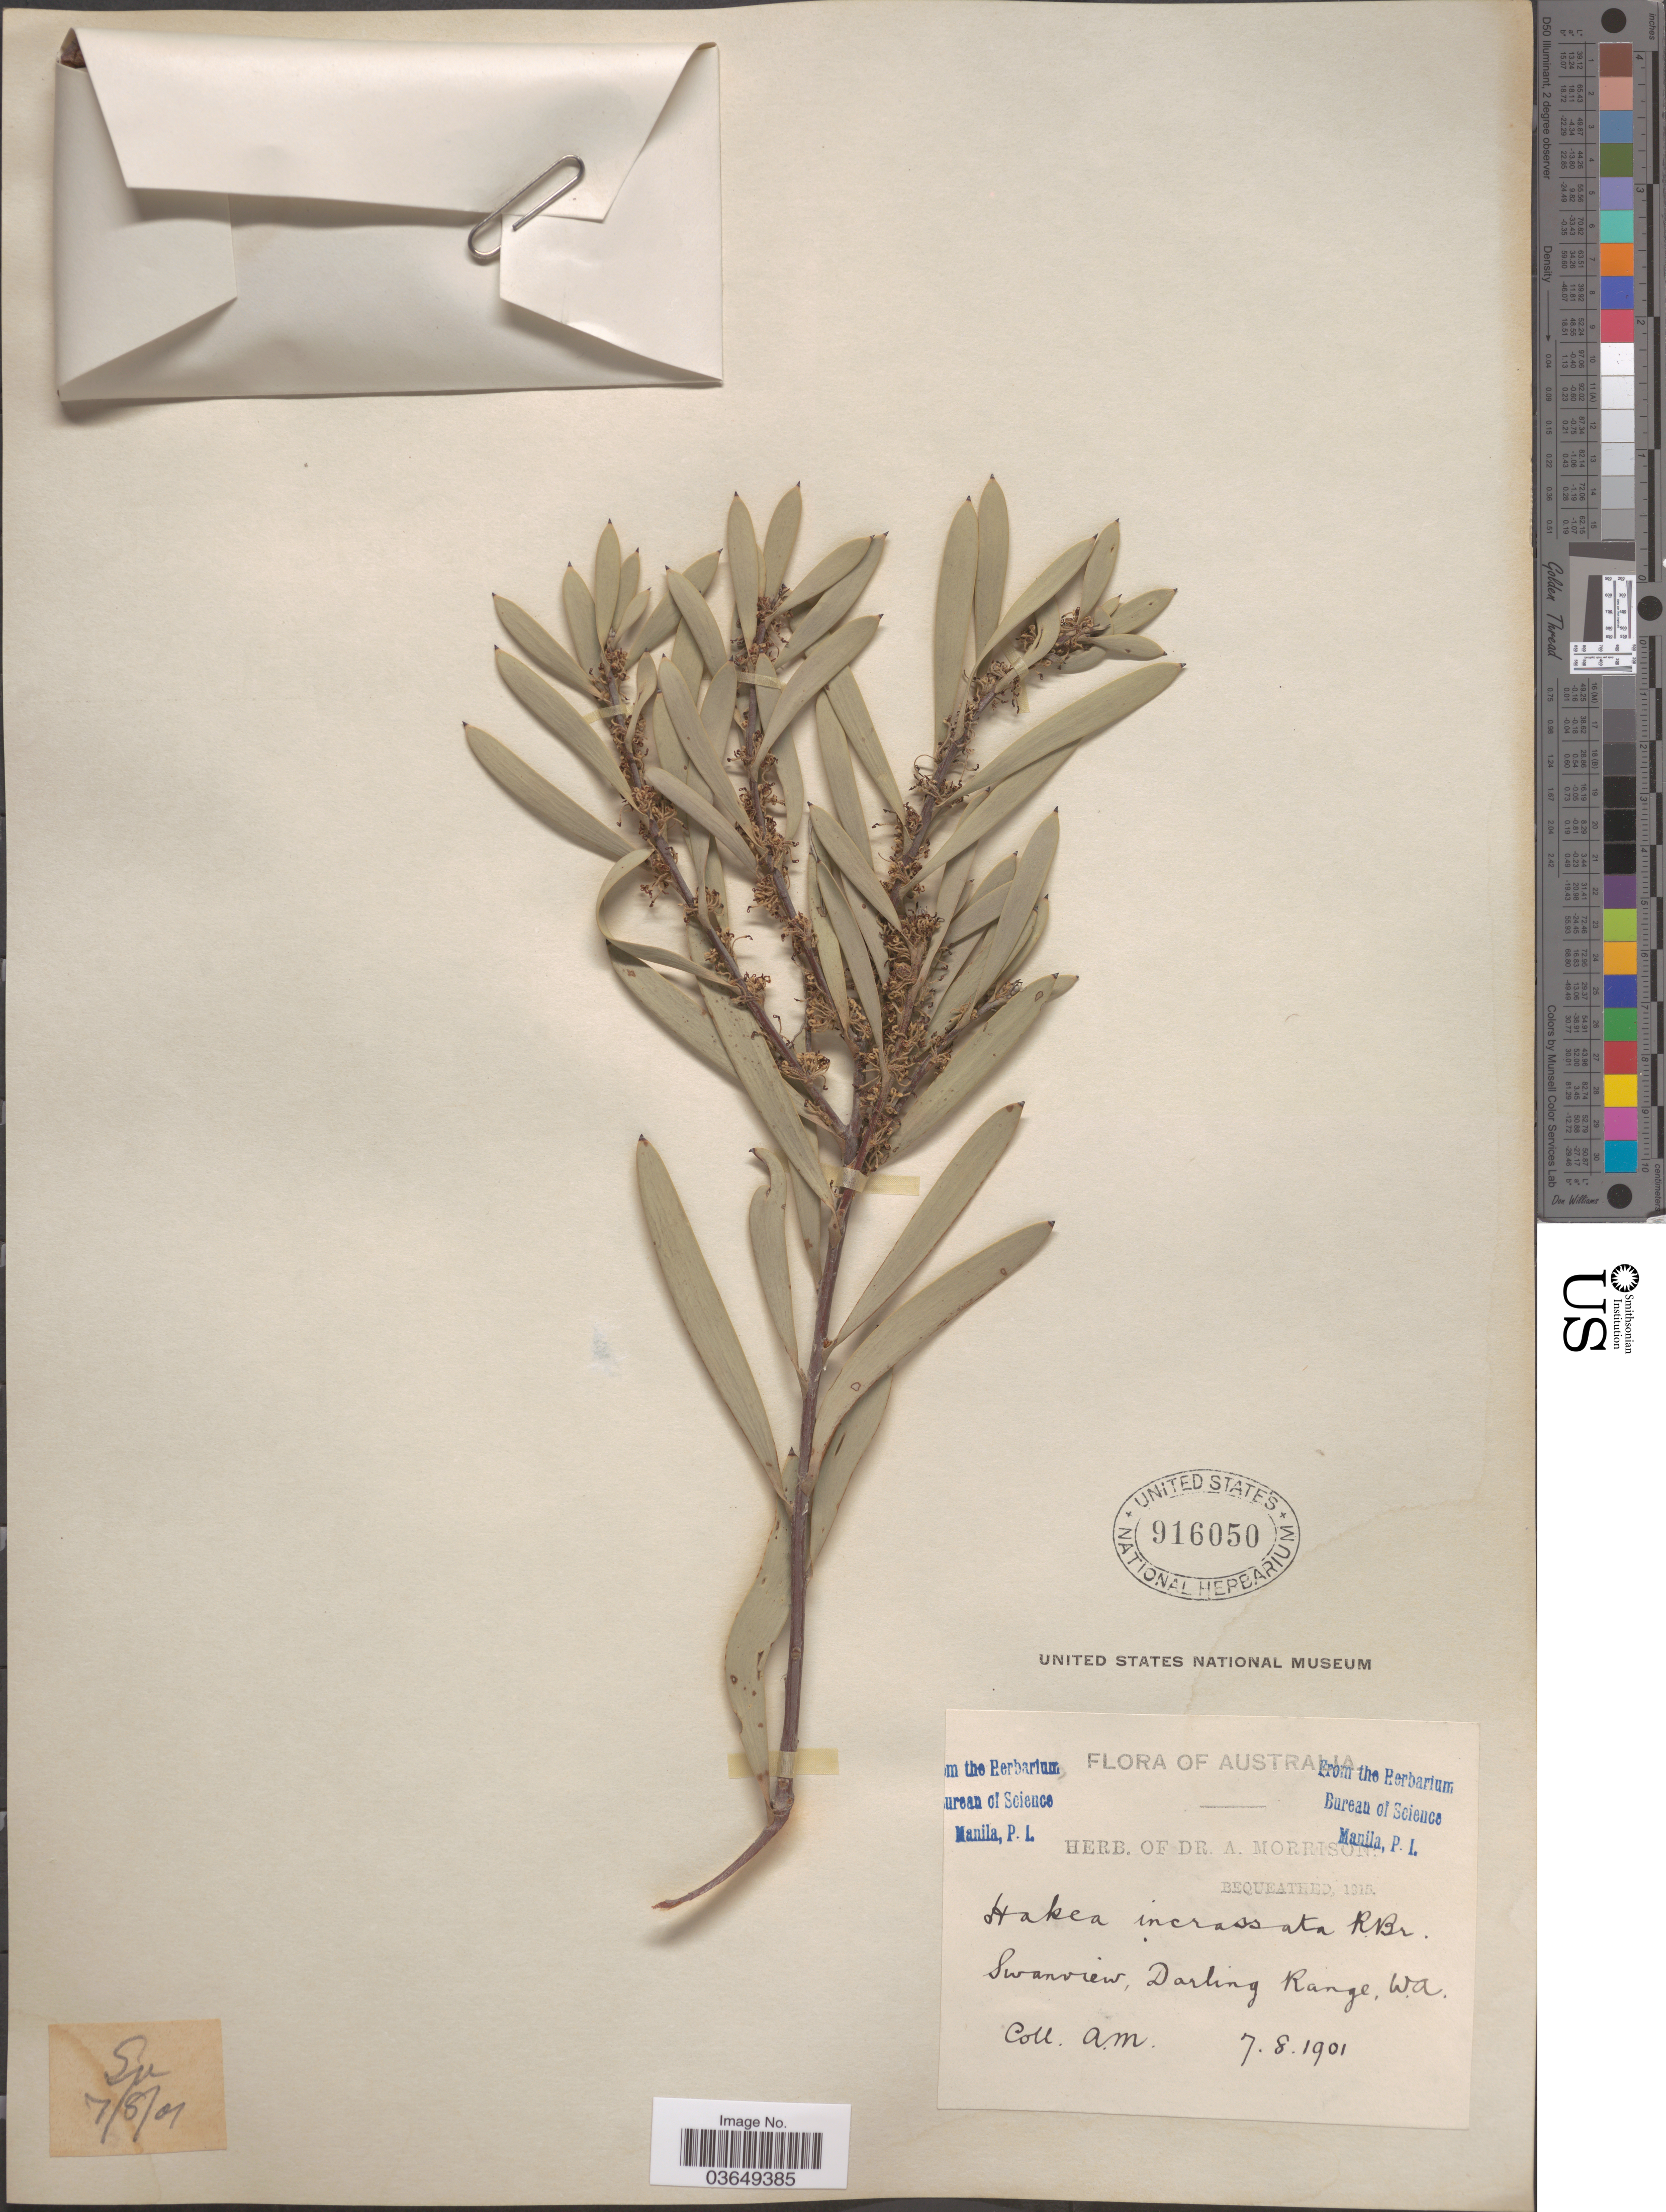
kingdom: Plantae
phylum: Tracheophyta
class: Magnoliopsida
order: Proteales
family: Proteaceae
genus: Hakea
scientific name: Hakea incrassata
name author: R. Br.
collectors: A. Morrison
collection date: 1901-08-07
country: Australia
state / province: Western Australia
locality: Swanview, Darling Range.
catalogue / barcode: US 916050